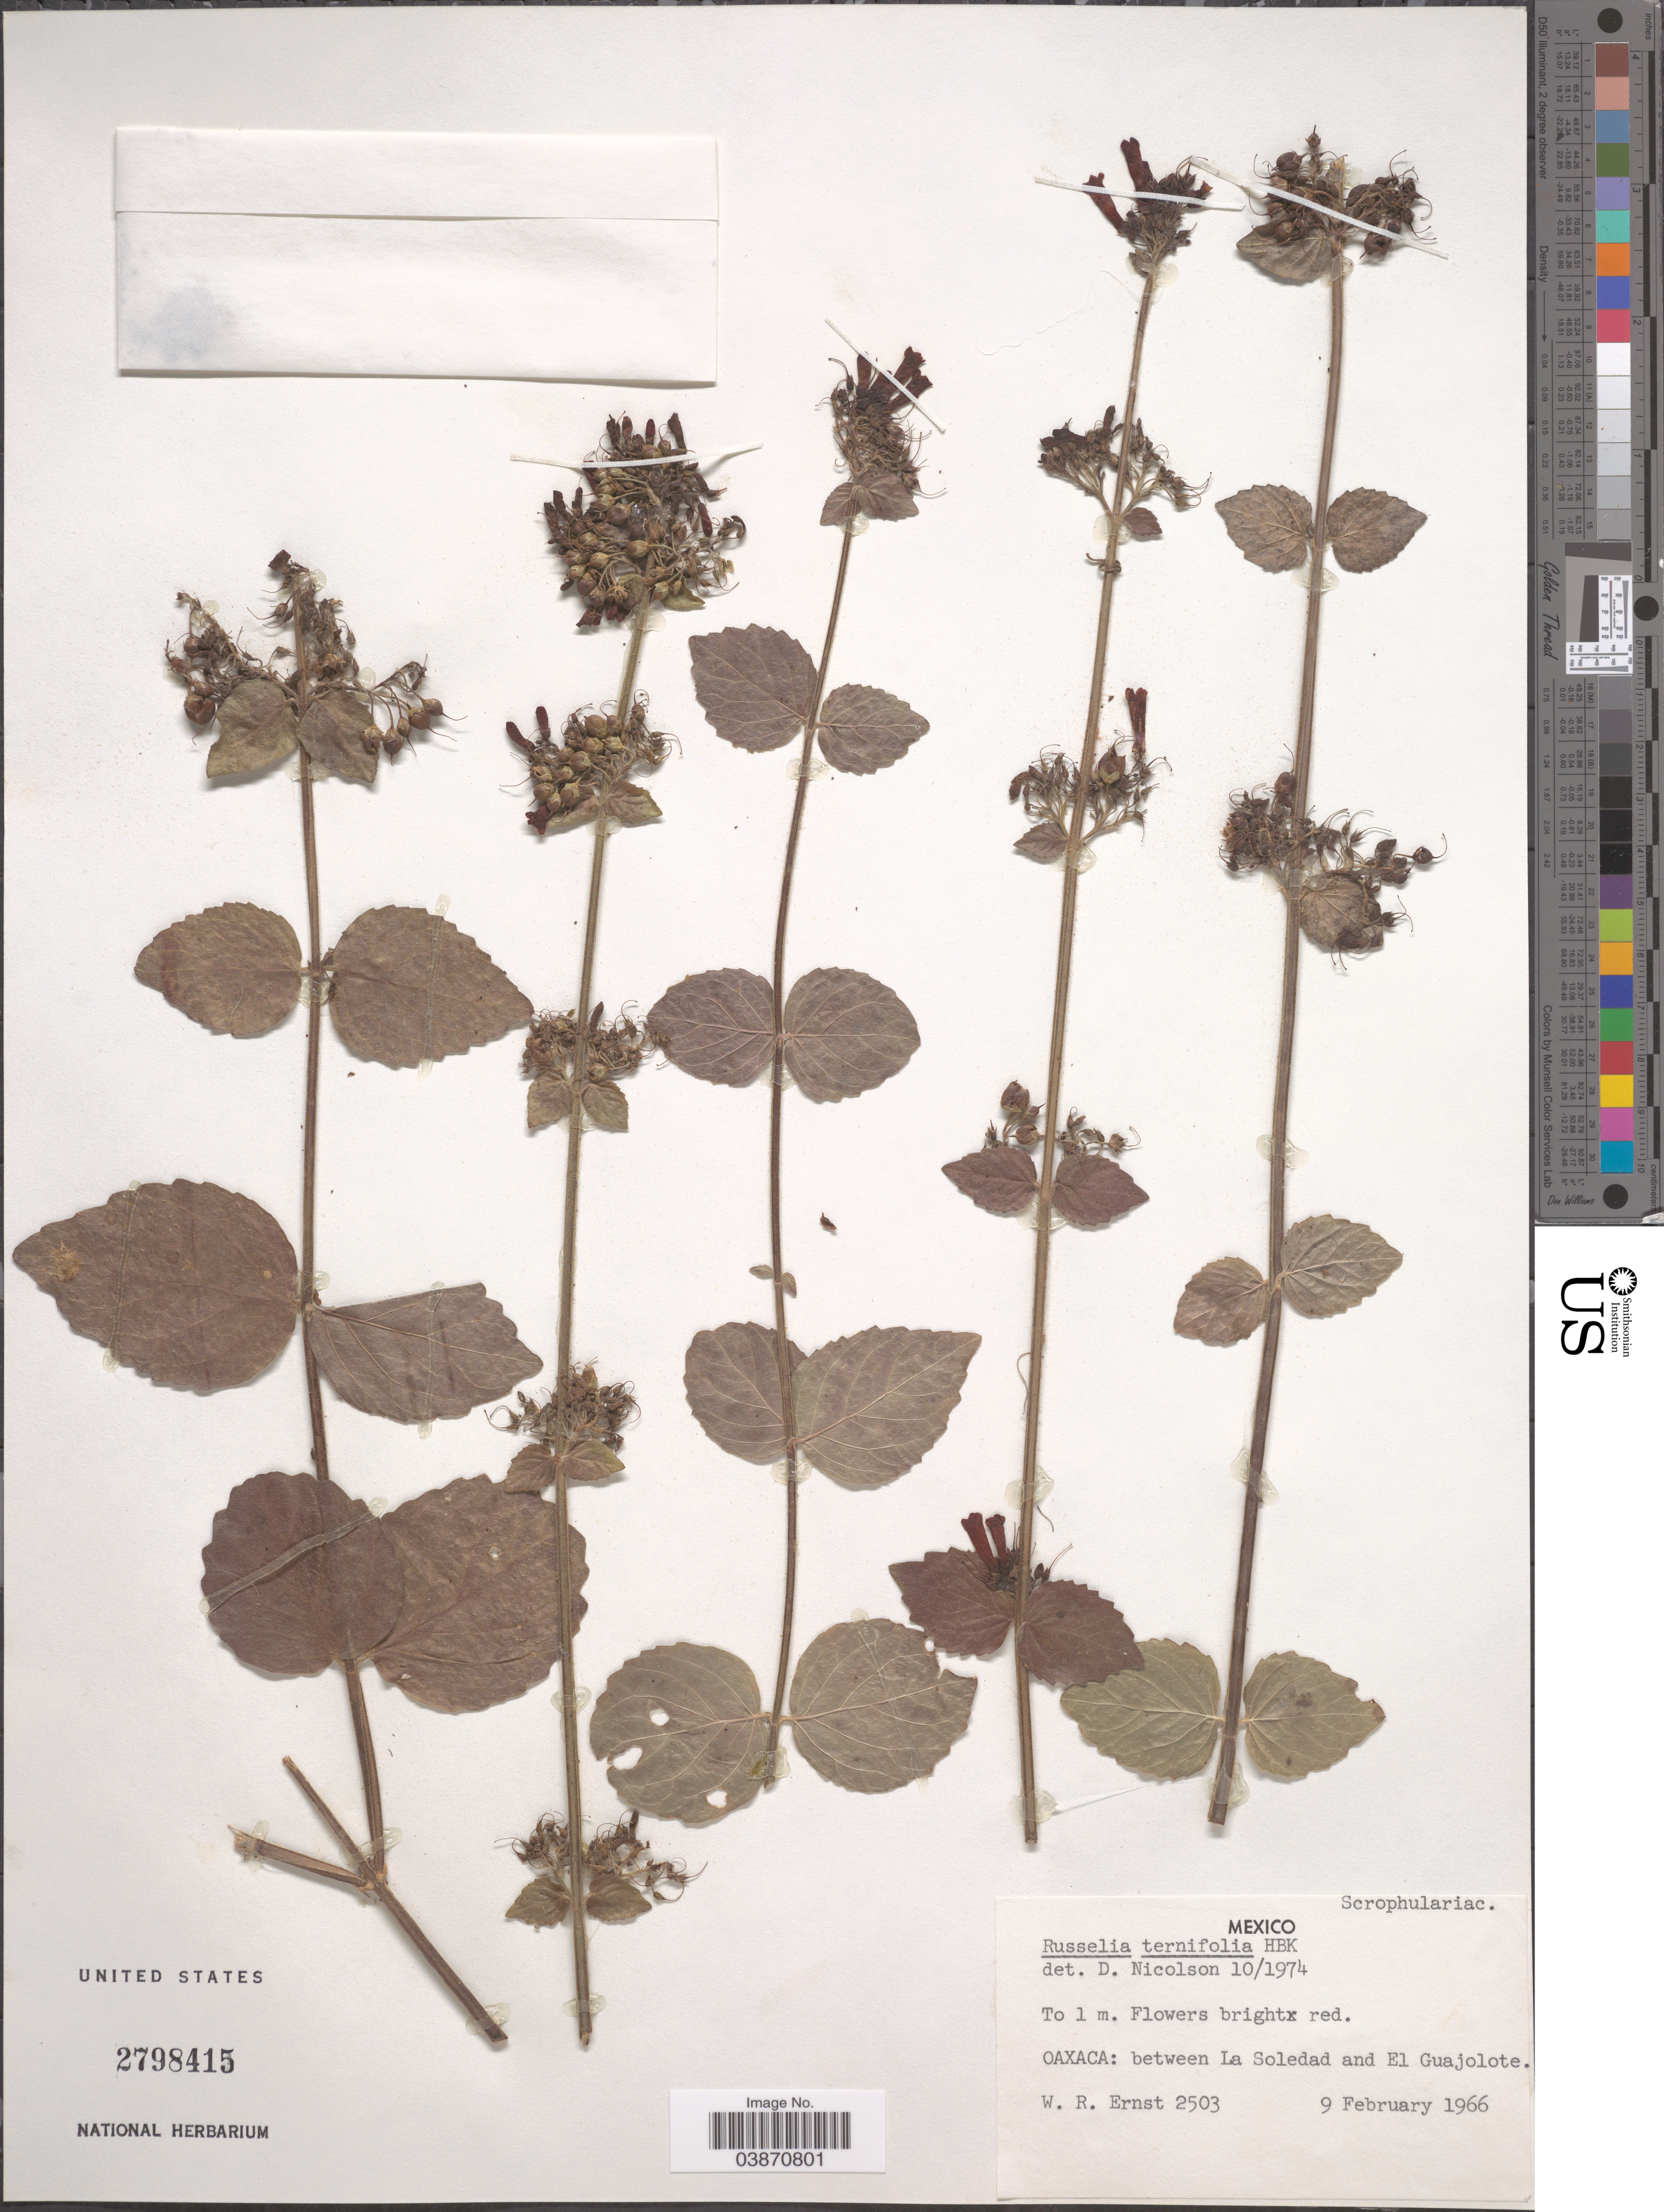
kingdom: Plantae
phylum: Tracheophyta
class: Magnoliopsida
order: Lamiales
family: Plantaginaceae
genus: Russelia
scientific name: Russelia ternifolia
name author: Kunth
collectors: W. R. Ernst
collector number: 2503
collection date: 1966-02-09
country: Mexico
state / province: Oaxaca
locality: Between La Soledad and El Guajolote.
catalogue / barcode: US 2798415